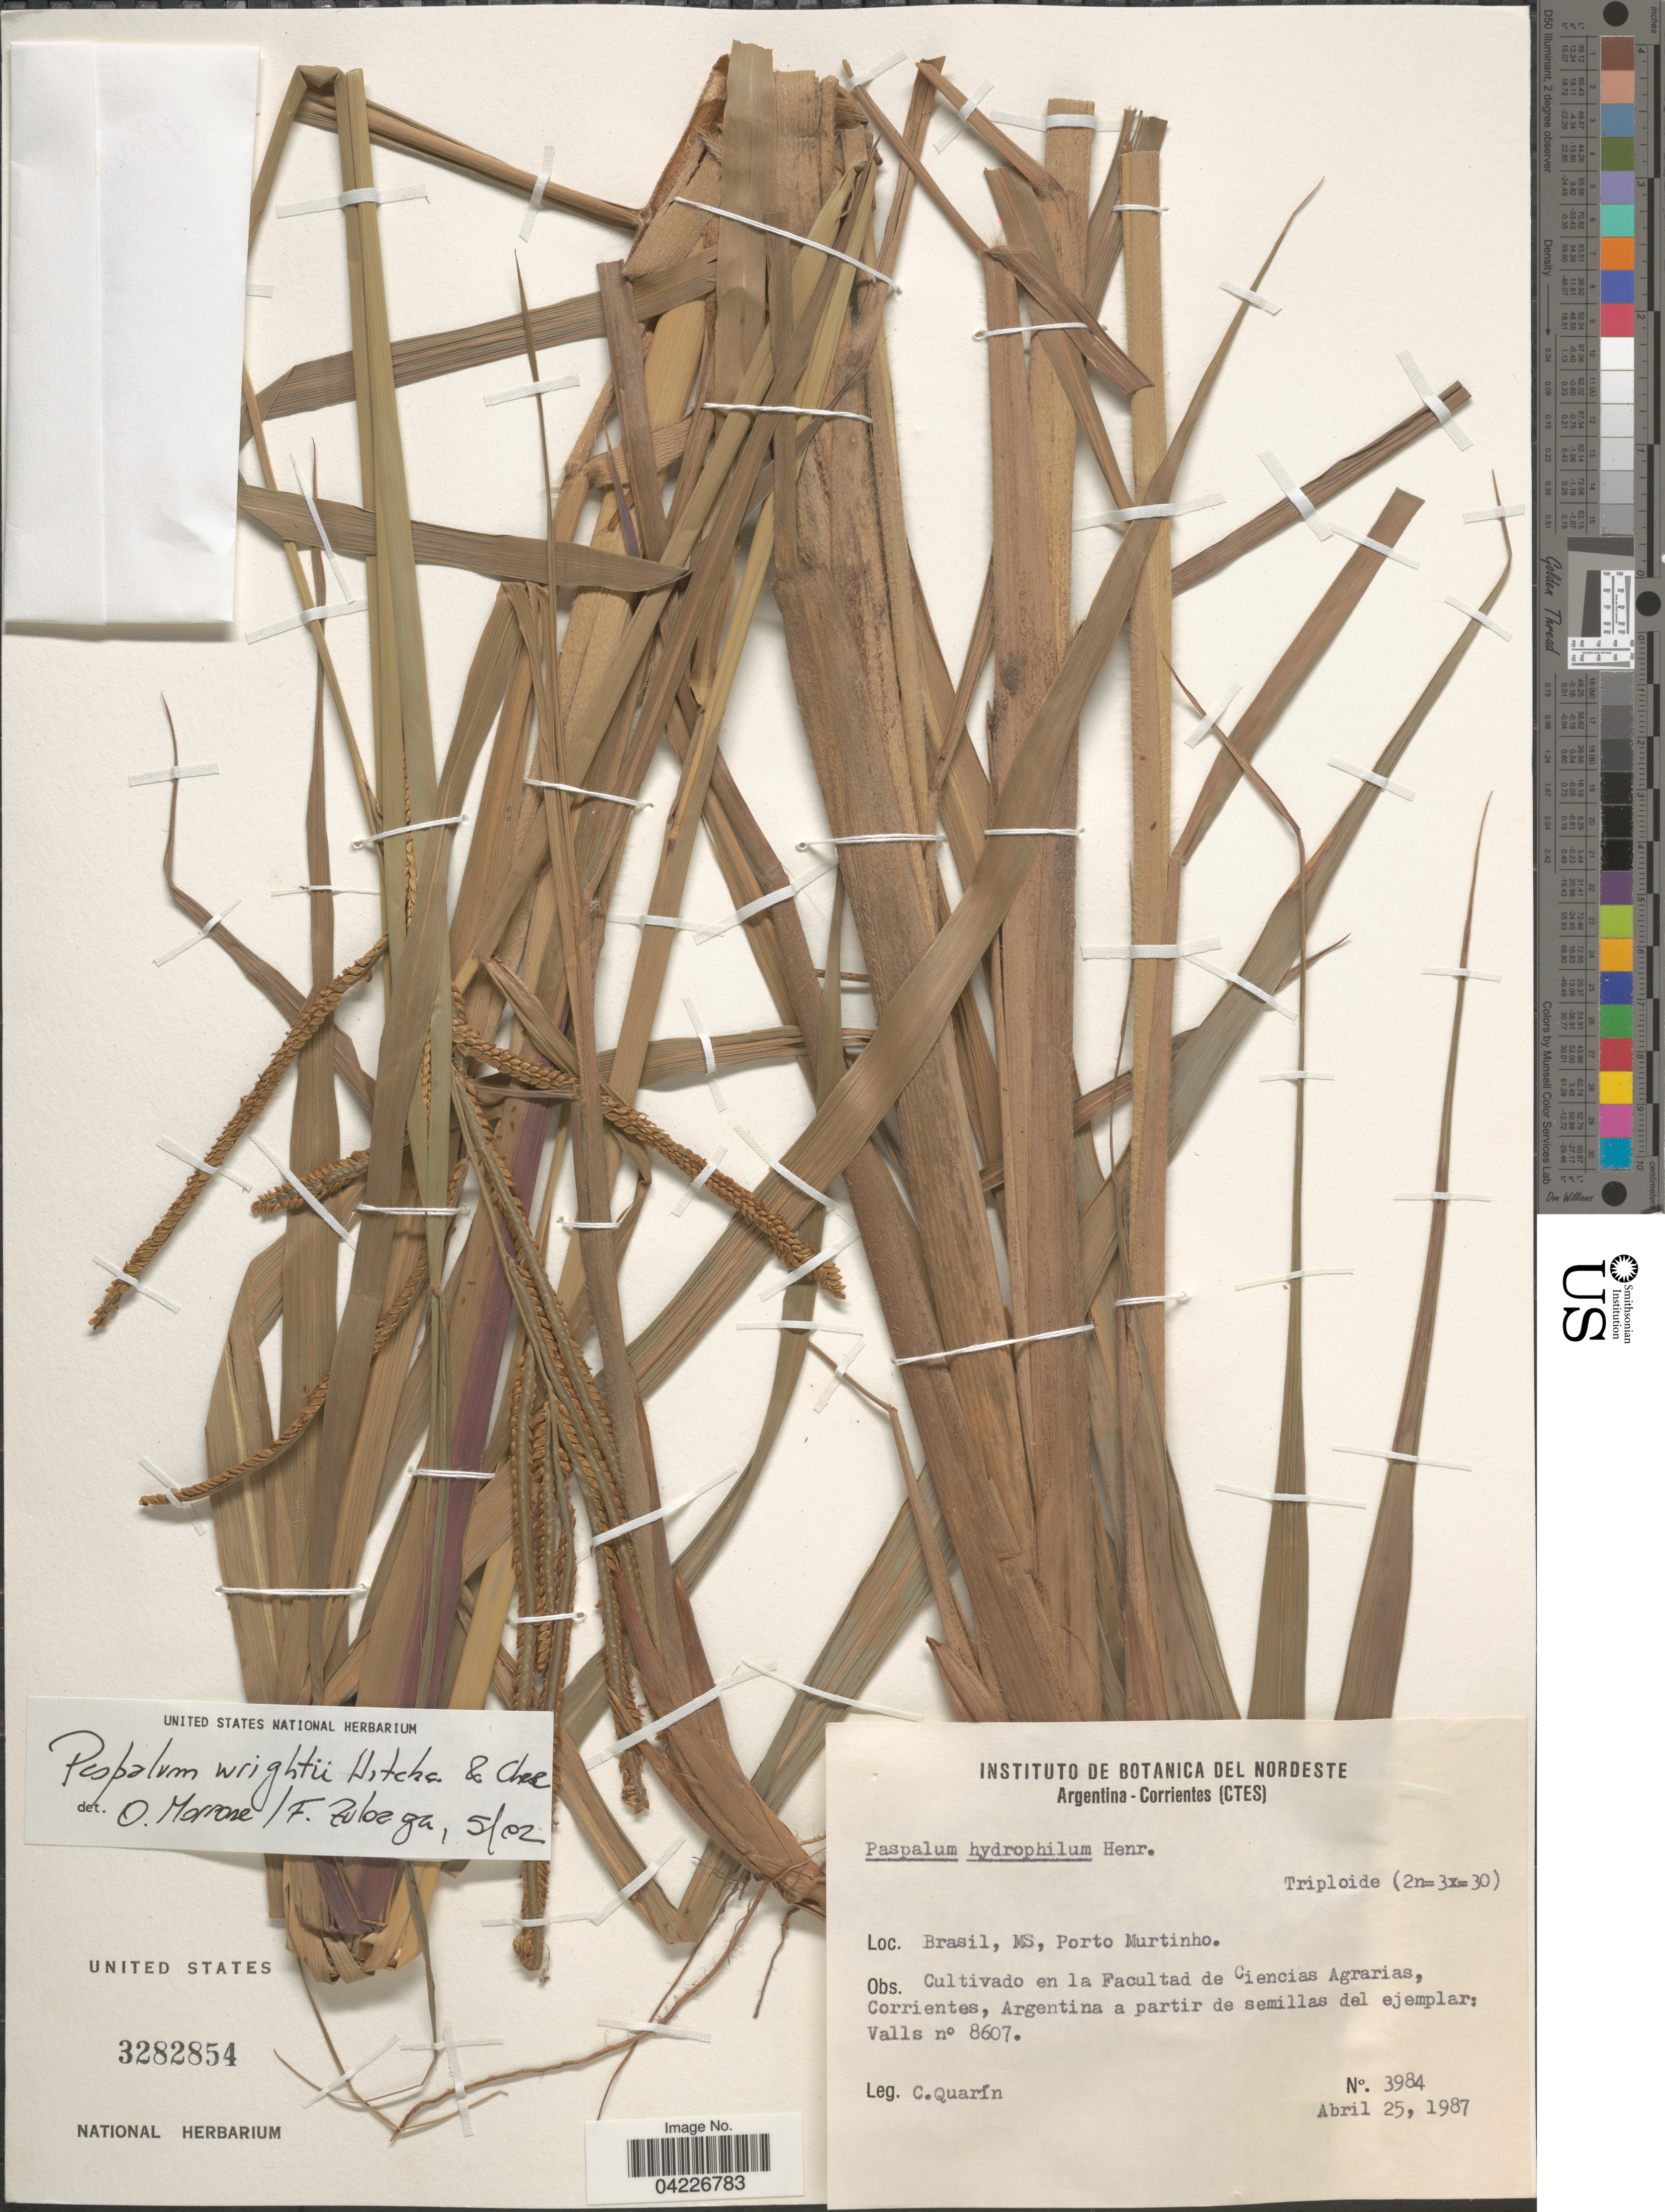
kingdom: Plantae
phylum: Tracheophyta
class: Liliopsida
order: Poales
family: Poaceae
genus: Paspalum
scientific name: Paspalum wrightii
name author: Hitchc. & Chase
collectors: C. Quarín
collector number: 3984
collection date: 1987-04-25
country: Argentina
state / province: Corrientes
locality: En la Facultad de Ciencias Agrarias, Corrientes.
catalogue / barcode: US 3282854